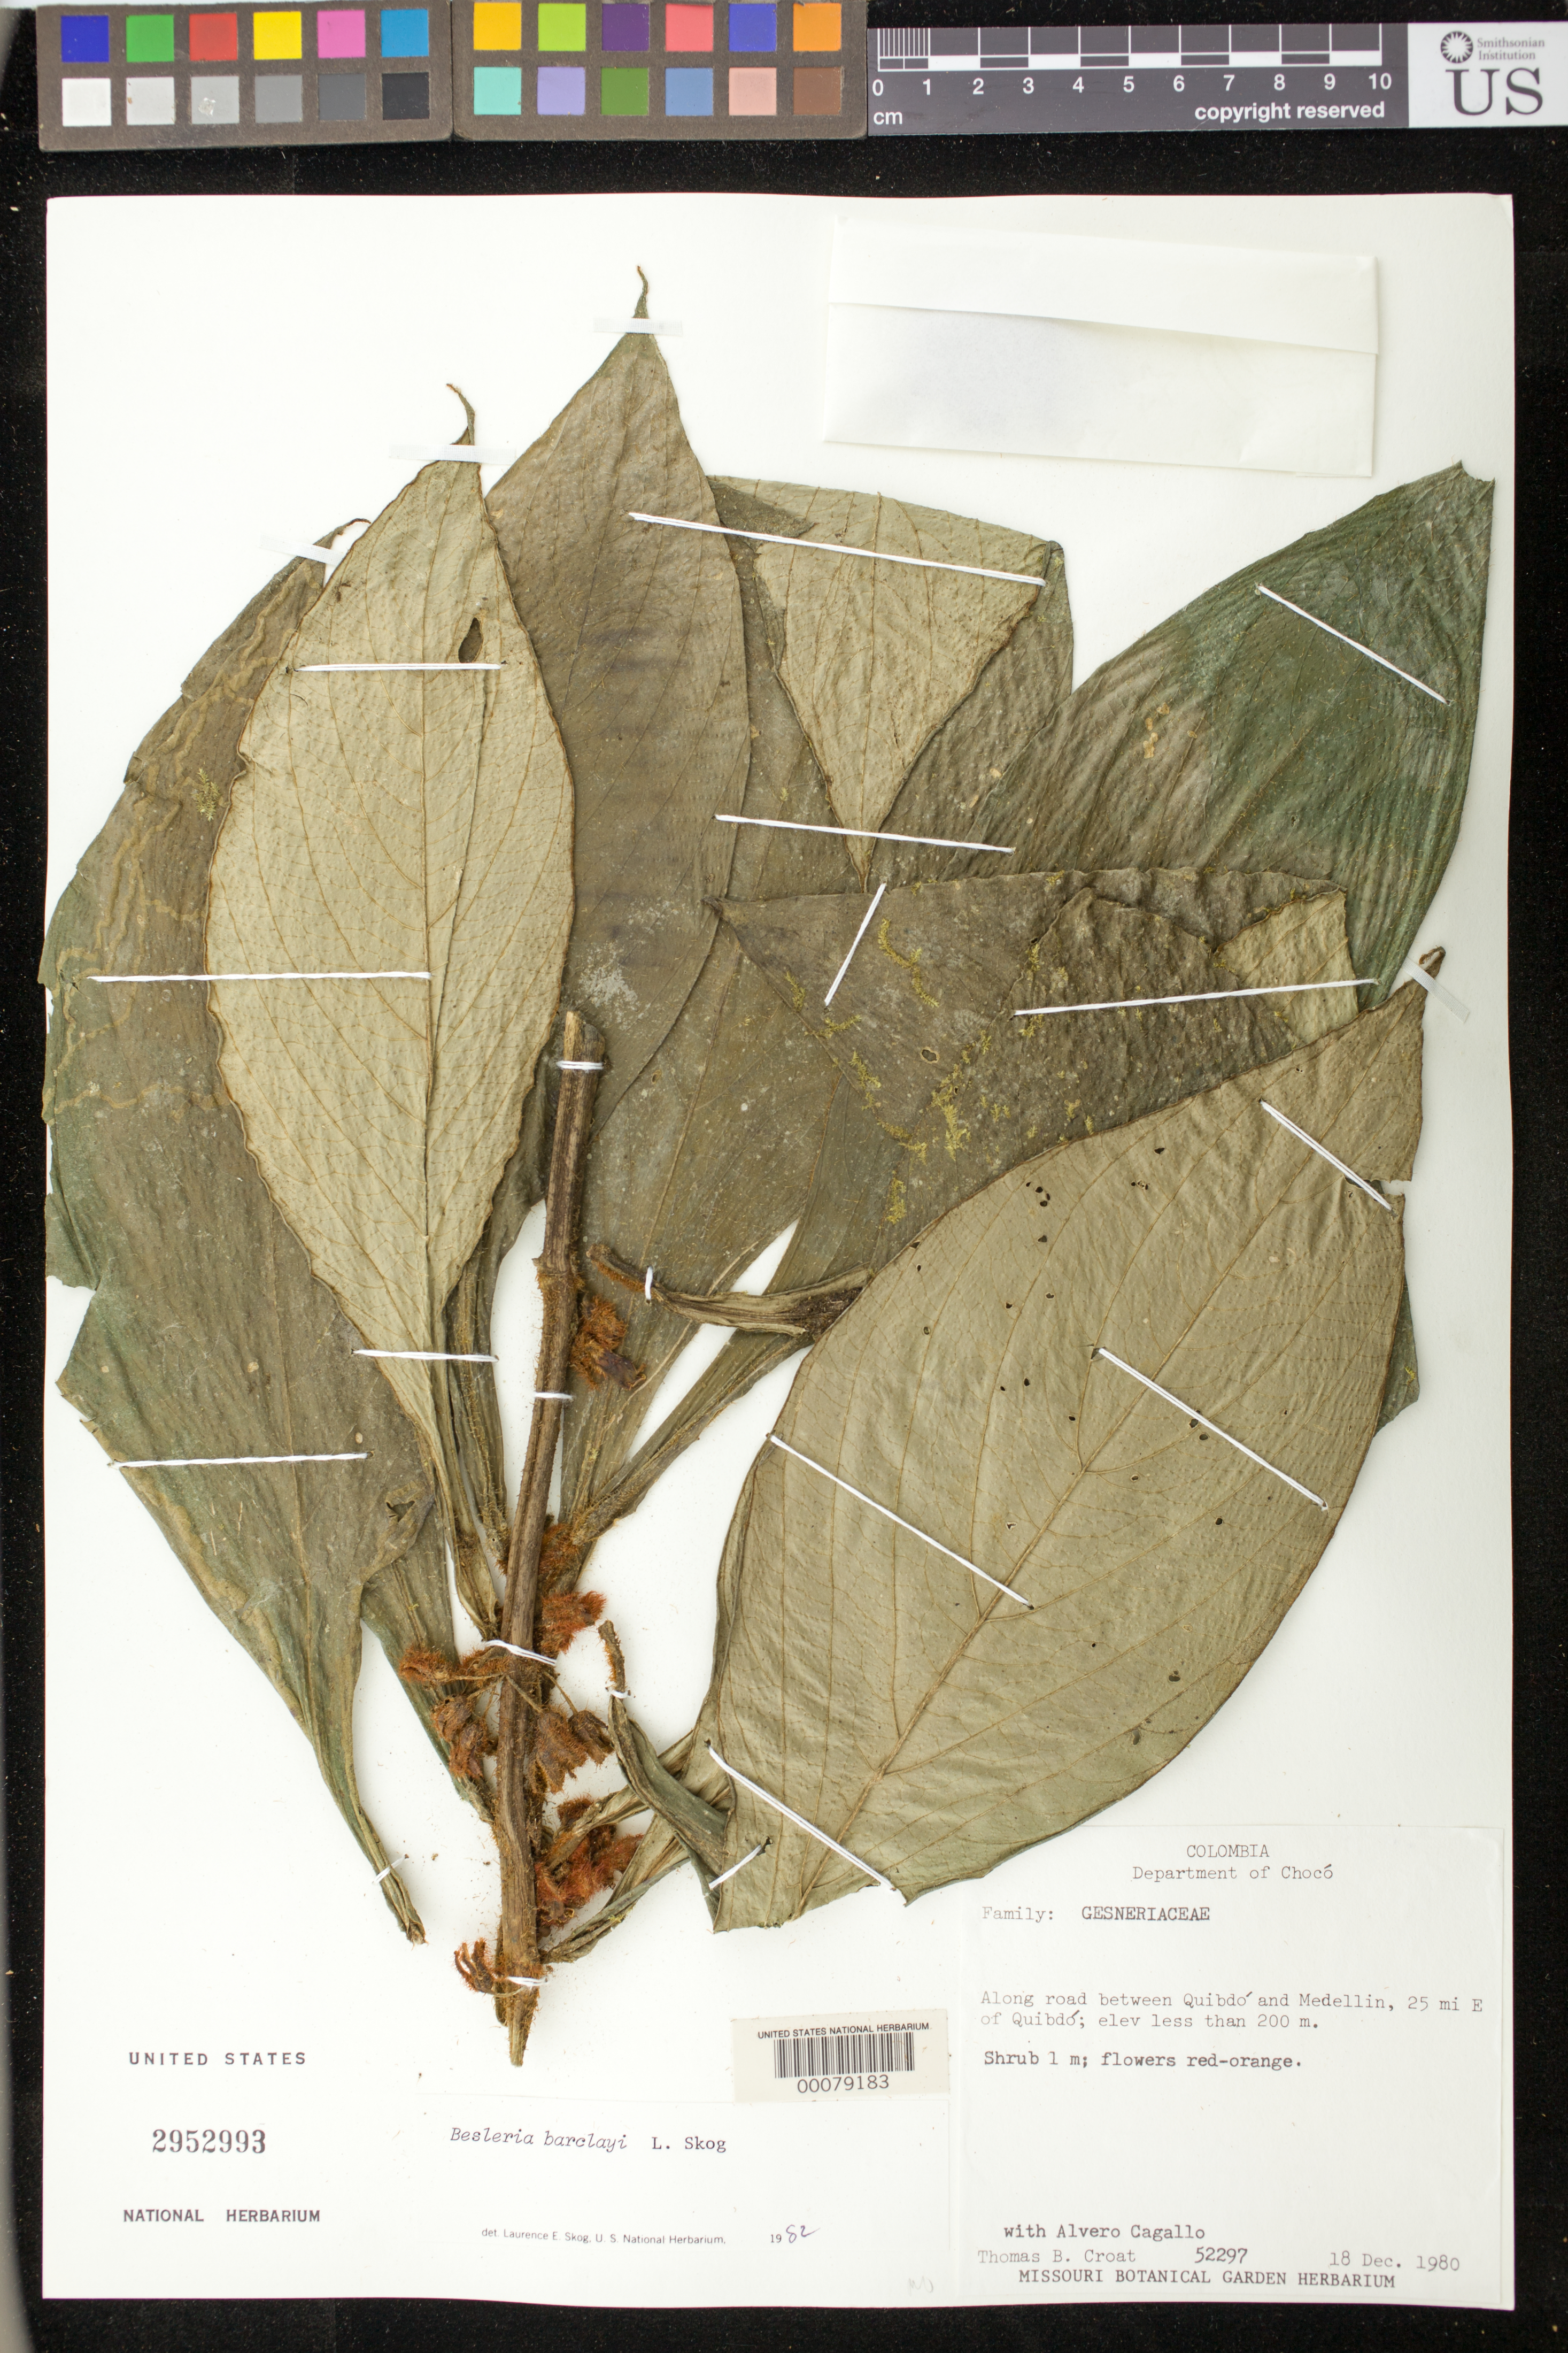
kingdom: Plantae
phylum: Tracheophyta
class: Magnoliopsida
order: Lamiales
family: Gesneriaceae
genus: Besleria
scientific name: Besleria barclayi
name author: L.E. Skog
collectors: T. B. Croat & A. Cogollo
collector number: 52297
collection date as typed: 18 Dec 1980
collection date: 1980-12-18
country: Colombia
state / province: Chocó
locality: Along road between Quibdo and Medellin, 25 mi E of Quibdo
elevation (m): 0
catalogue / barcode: US 2952993